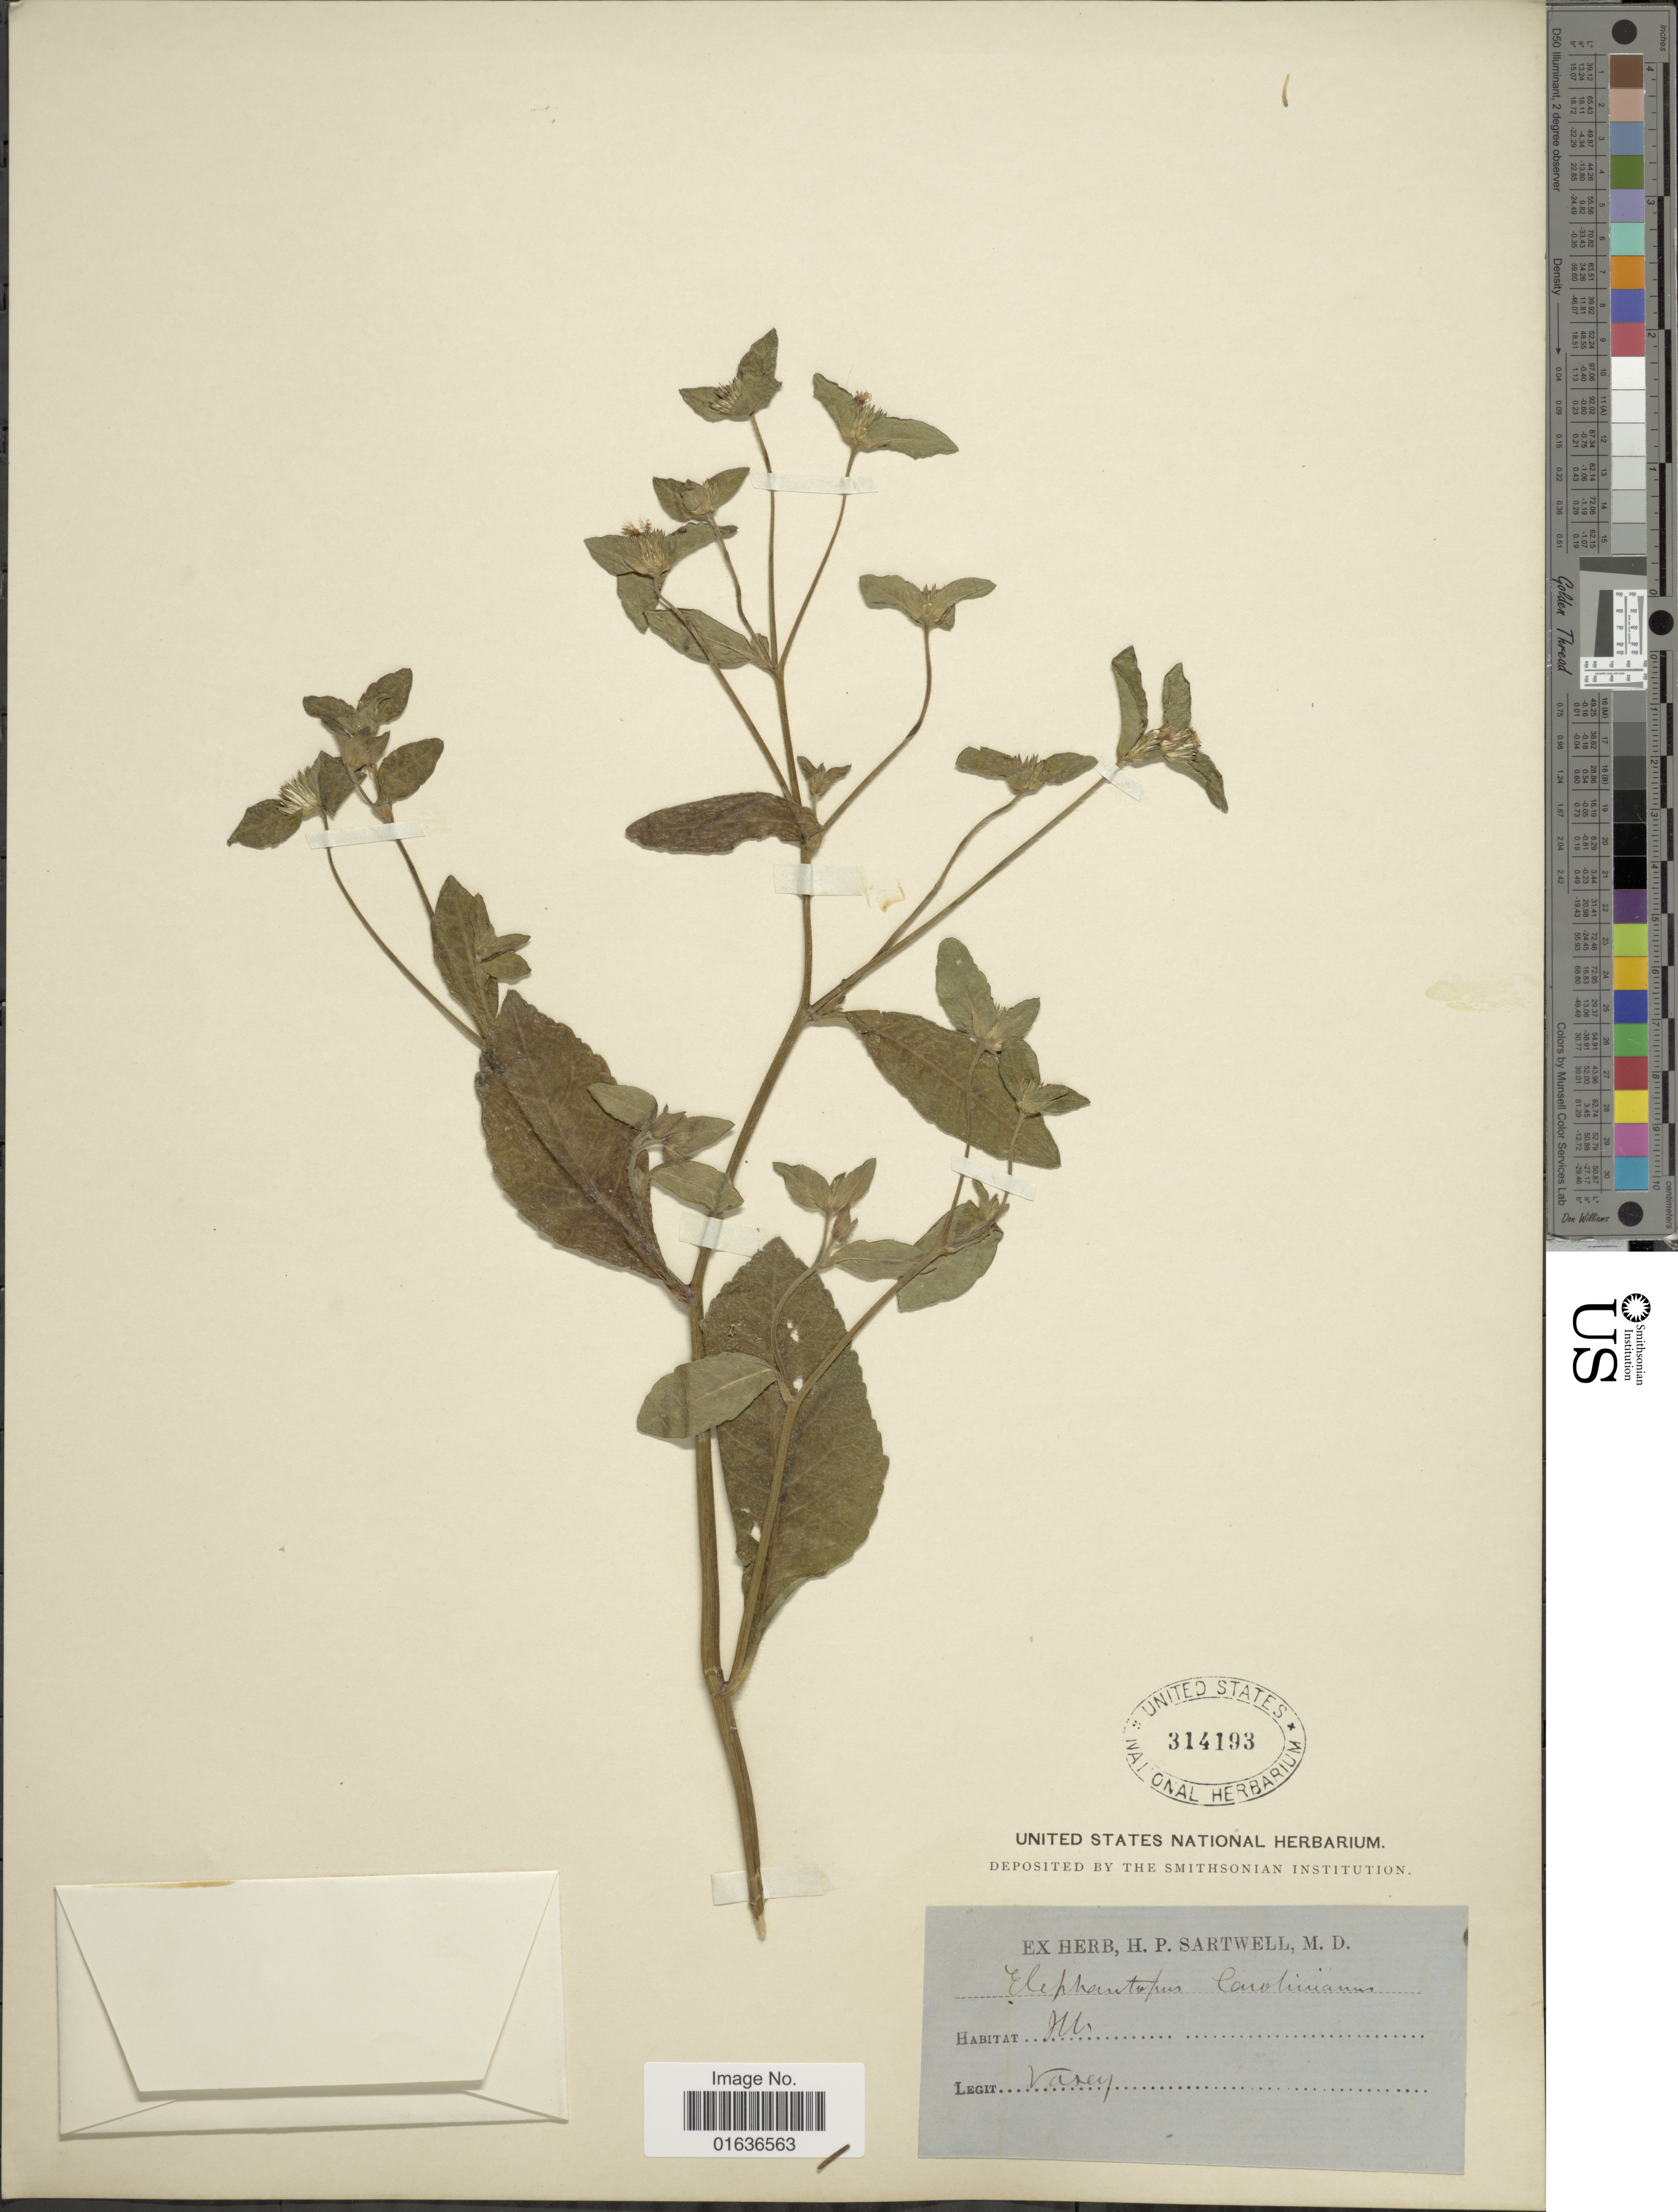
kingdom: Plantae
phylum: Tracheophyta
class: Magnoliopsida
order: Asterales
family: Asteraceae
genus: Elephantopus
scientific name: Elephantopus carolinianus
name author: Raeusch.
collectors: Vasey, --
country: United States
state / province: Illinois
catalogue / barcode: US 314193